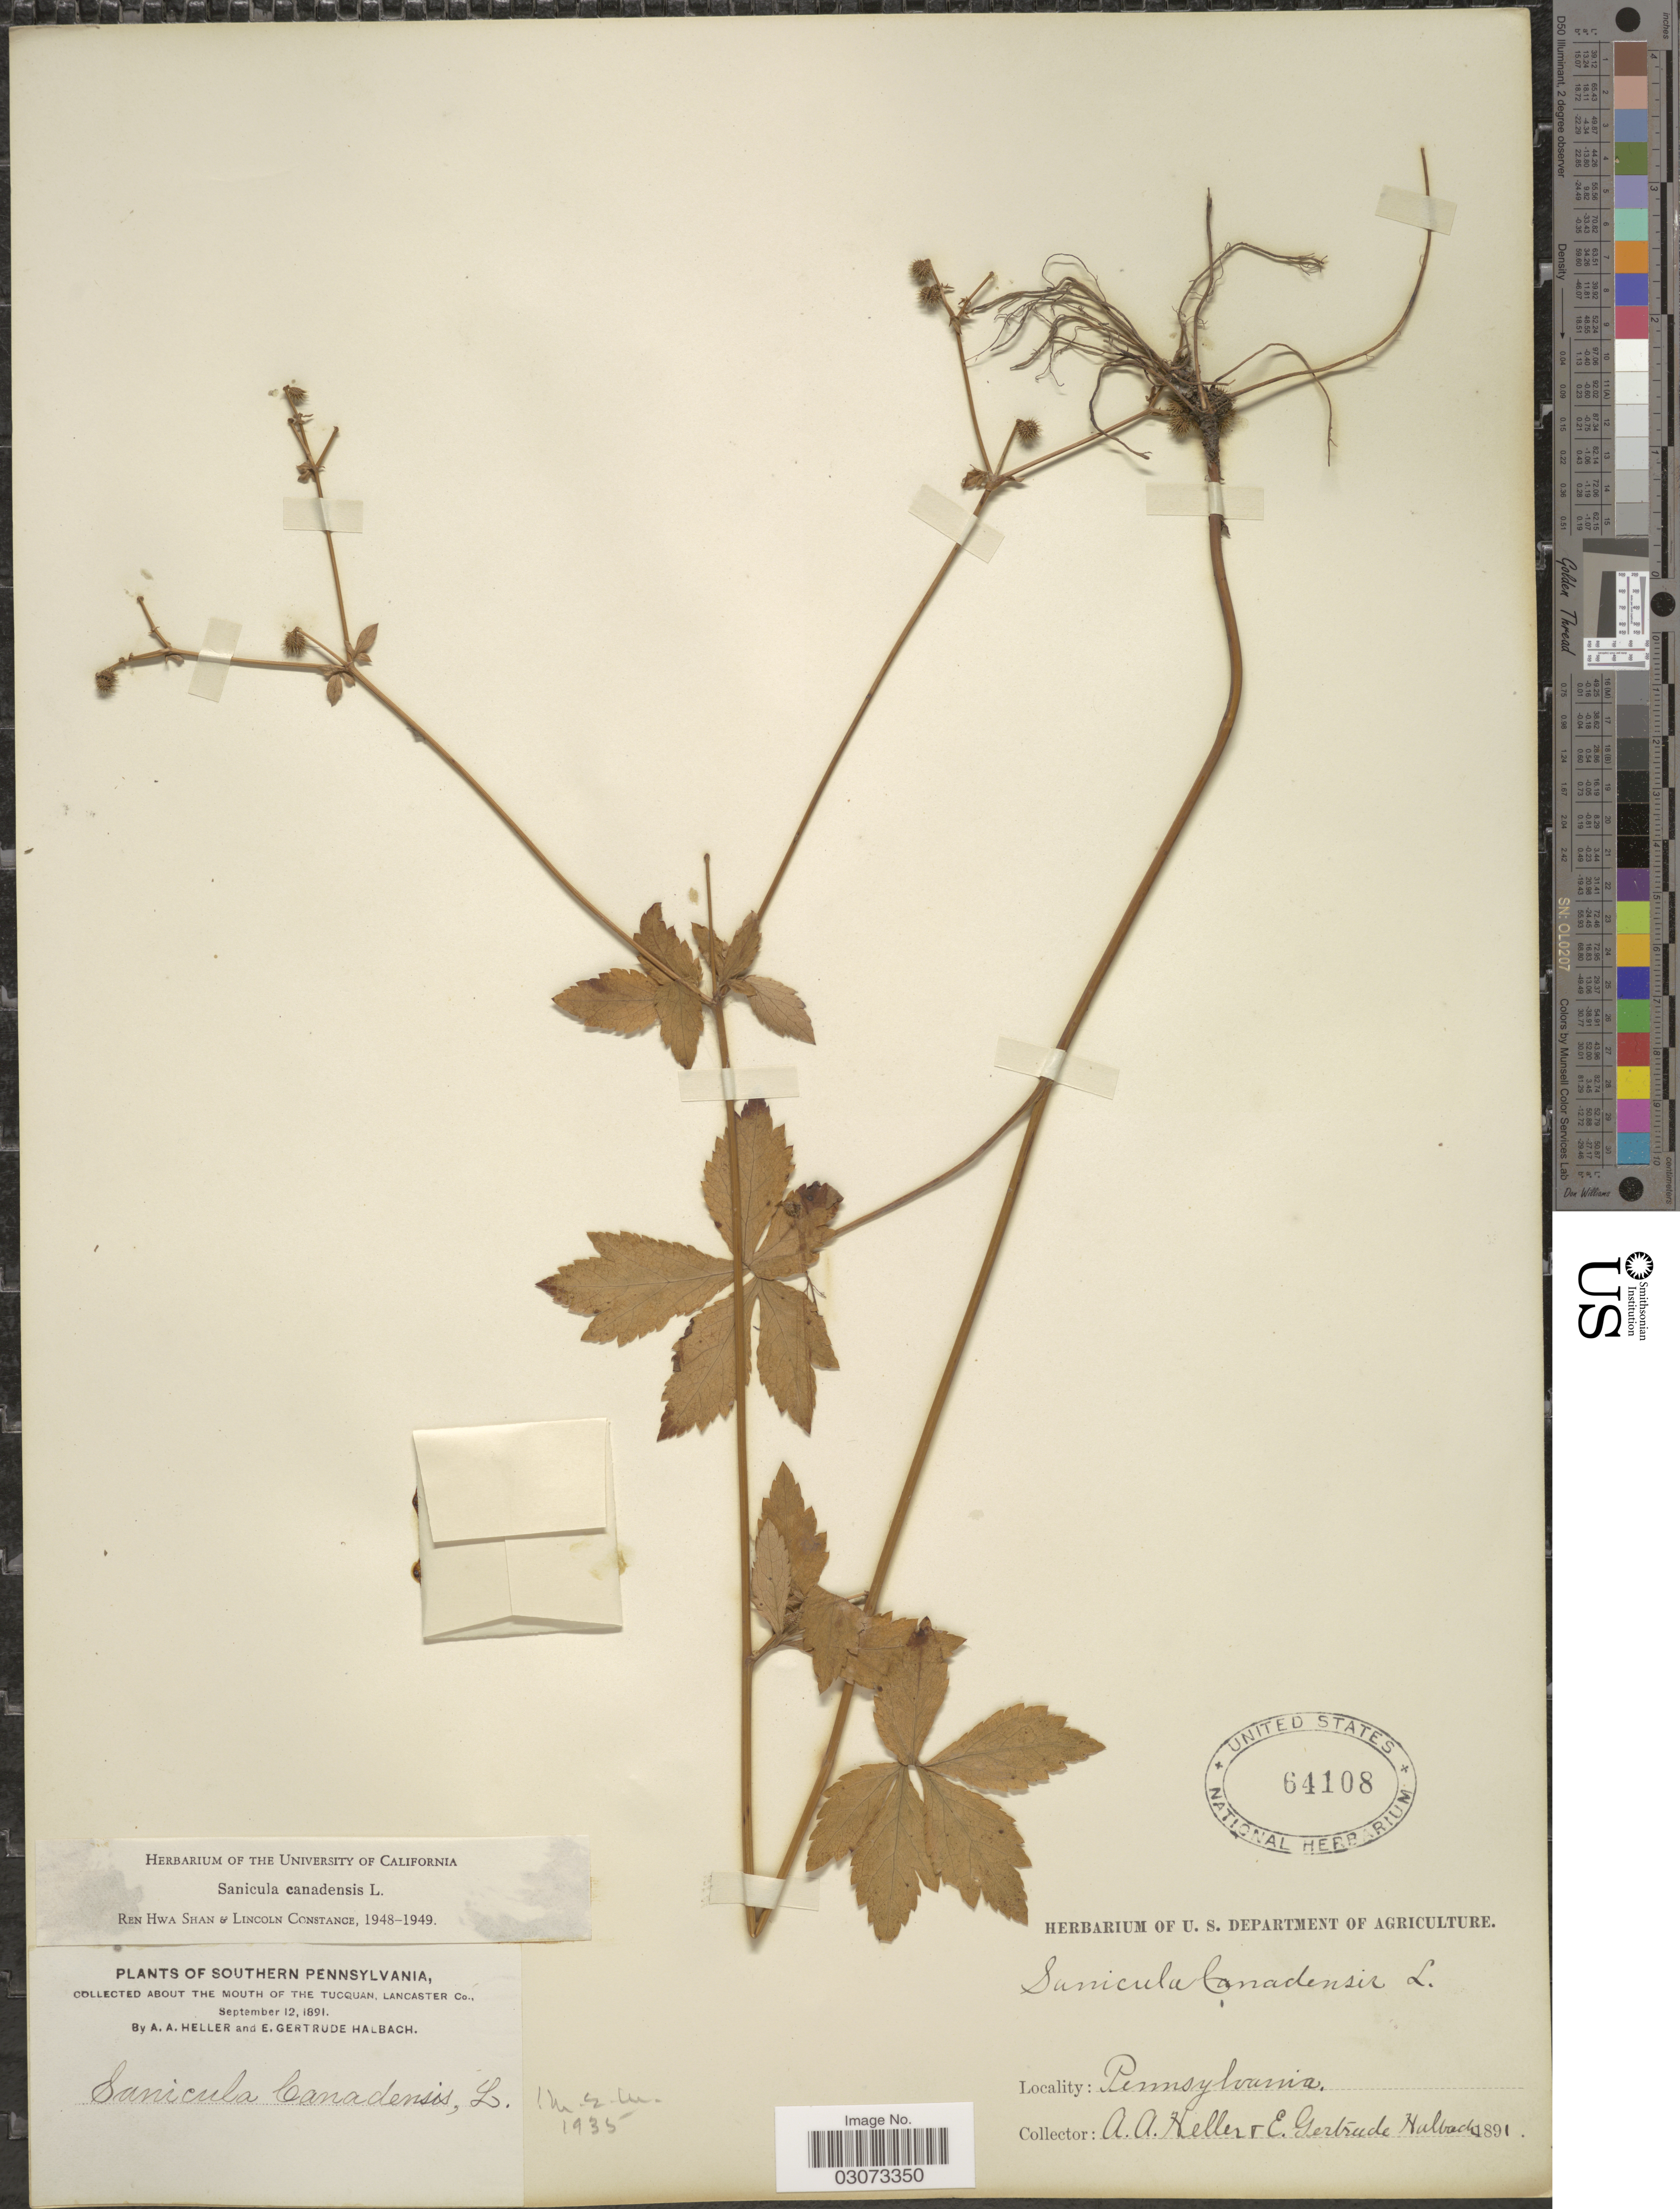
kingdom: Plantae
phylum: Tracheophyta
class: Magnoliopsida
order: Apiales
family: Apiaceae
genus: Sanicula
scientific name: Sanicula canadensis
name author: L.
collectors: A. A. Heller & E. G. Halbach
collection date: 1891-09-21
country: United States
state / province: Pennsylvania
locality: Southern Pennsylvania, collected about the Mouth of the Tucquan, Lancaster Co.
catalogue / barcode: US 64108